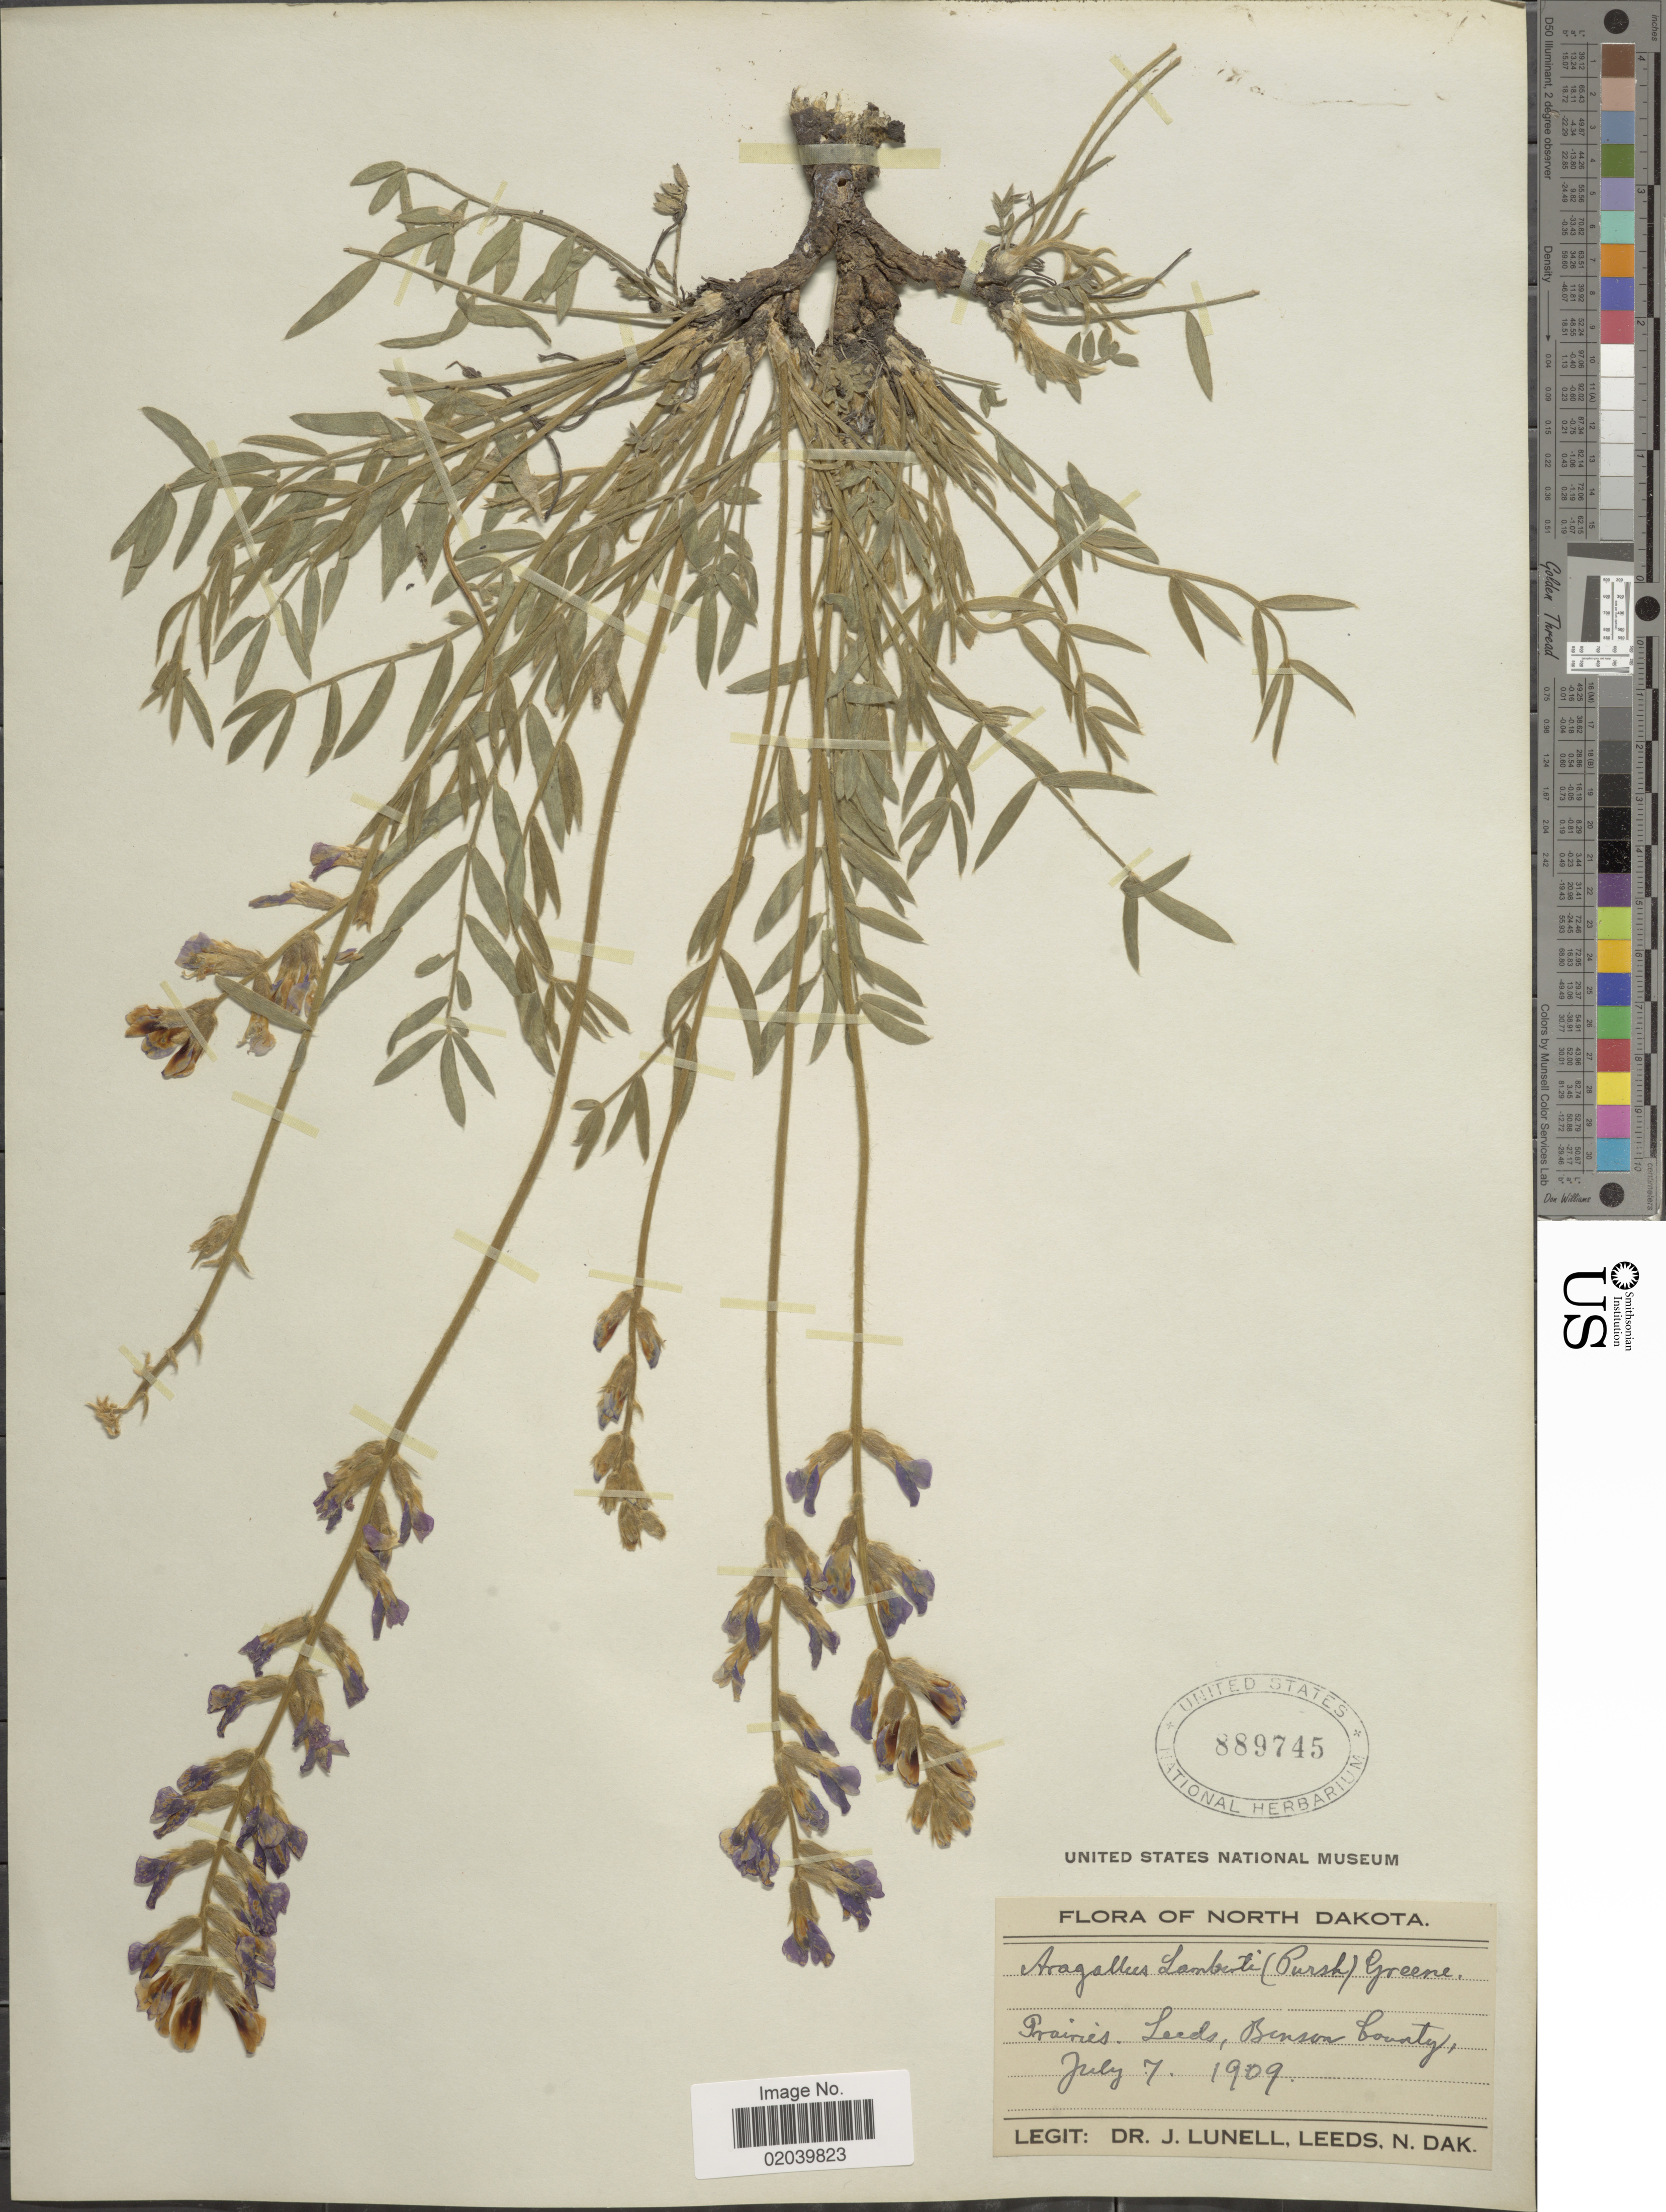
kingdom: Plantae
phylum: Tracheophyta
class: Magnoliopsida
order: Fabales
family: Fabaceae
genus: Oxytropis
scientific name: Oxytropis lambertii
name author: Pursh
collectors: J. Lunell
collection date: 1909-07-07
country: United States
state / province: North Dakota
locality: Prairies. Leeds, Benson County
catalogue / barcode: US 889745